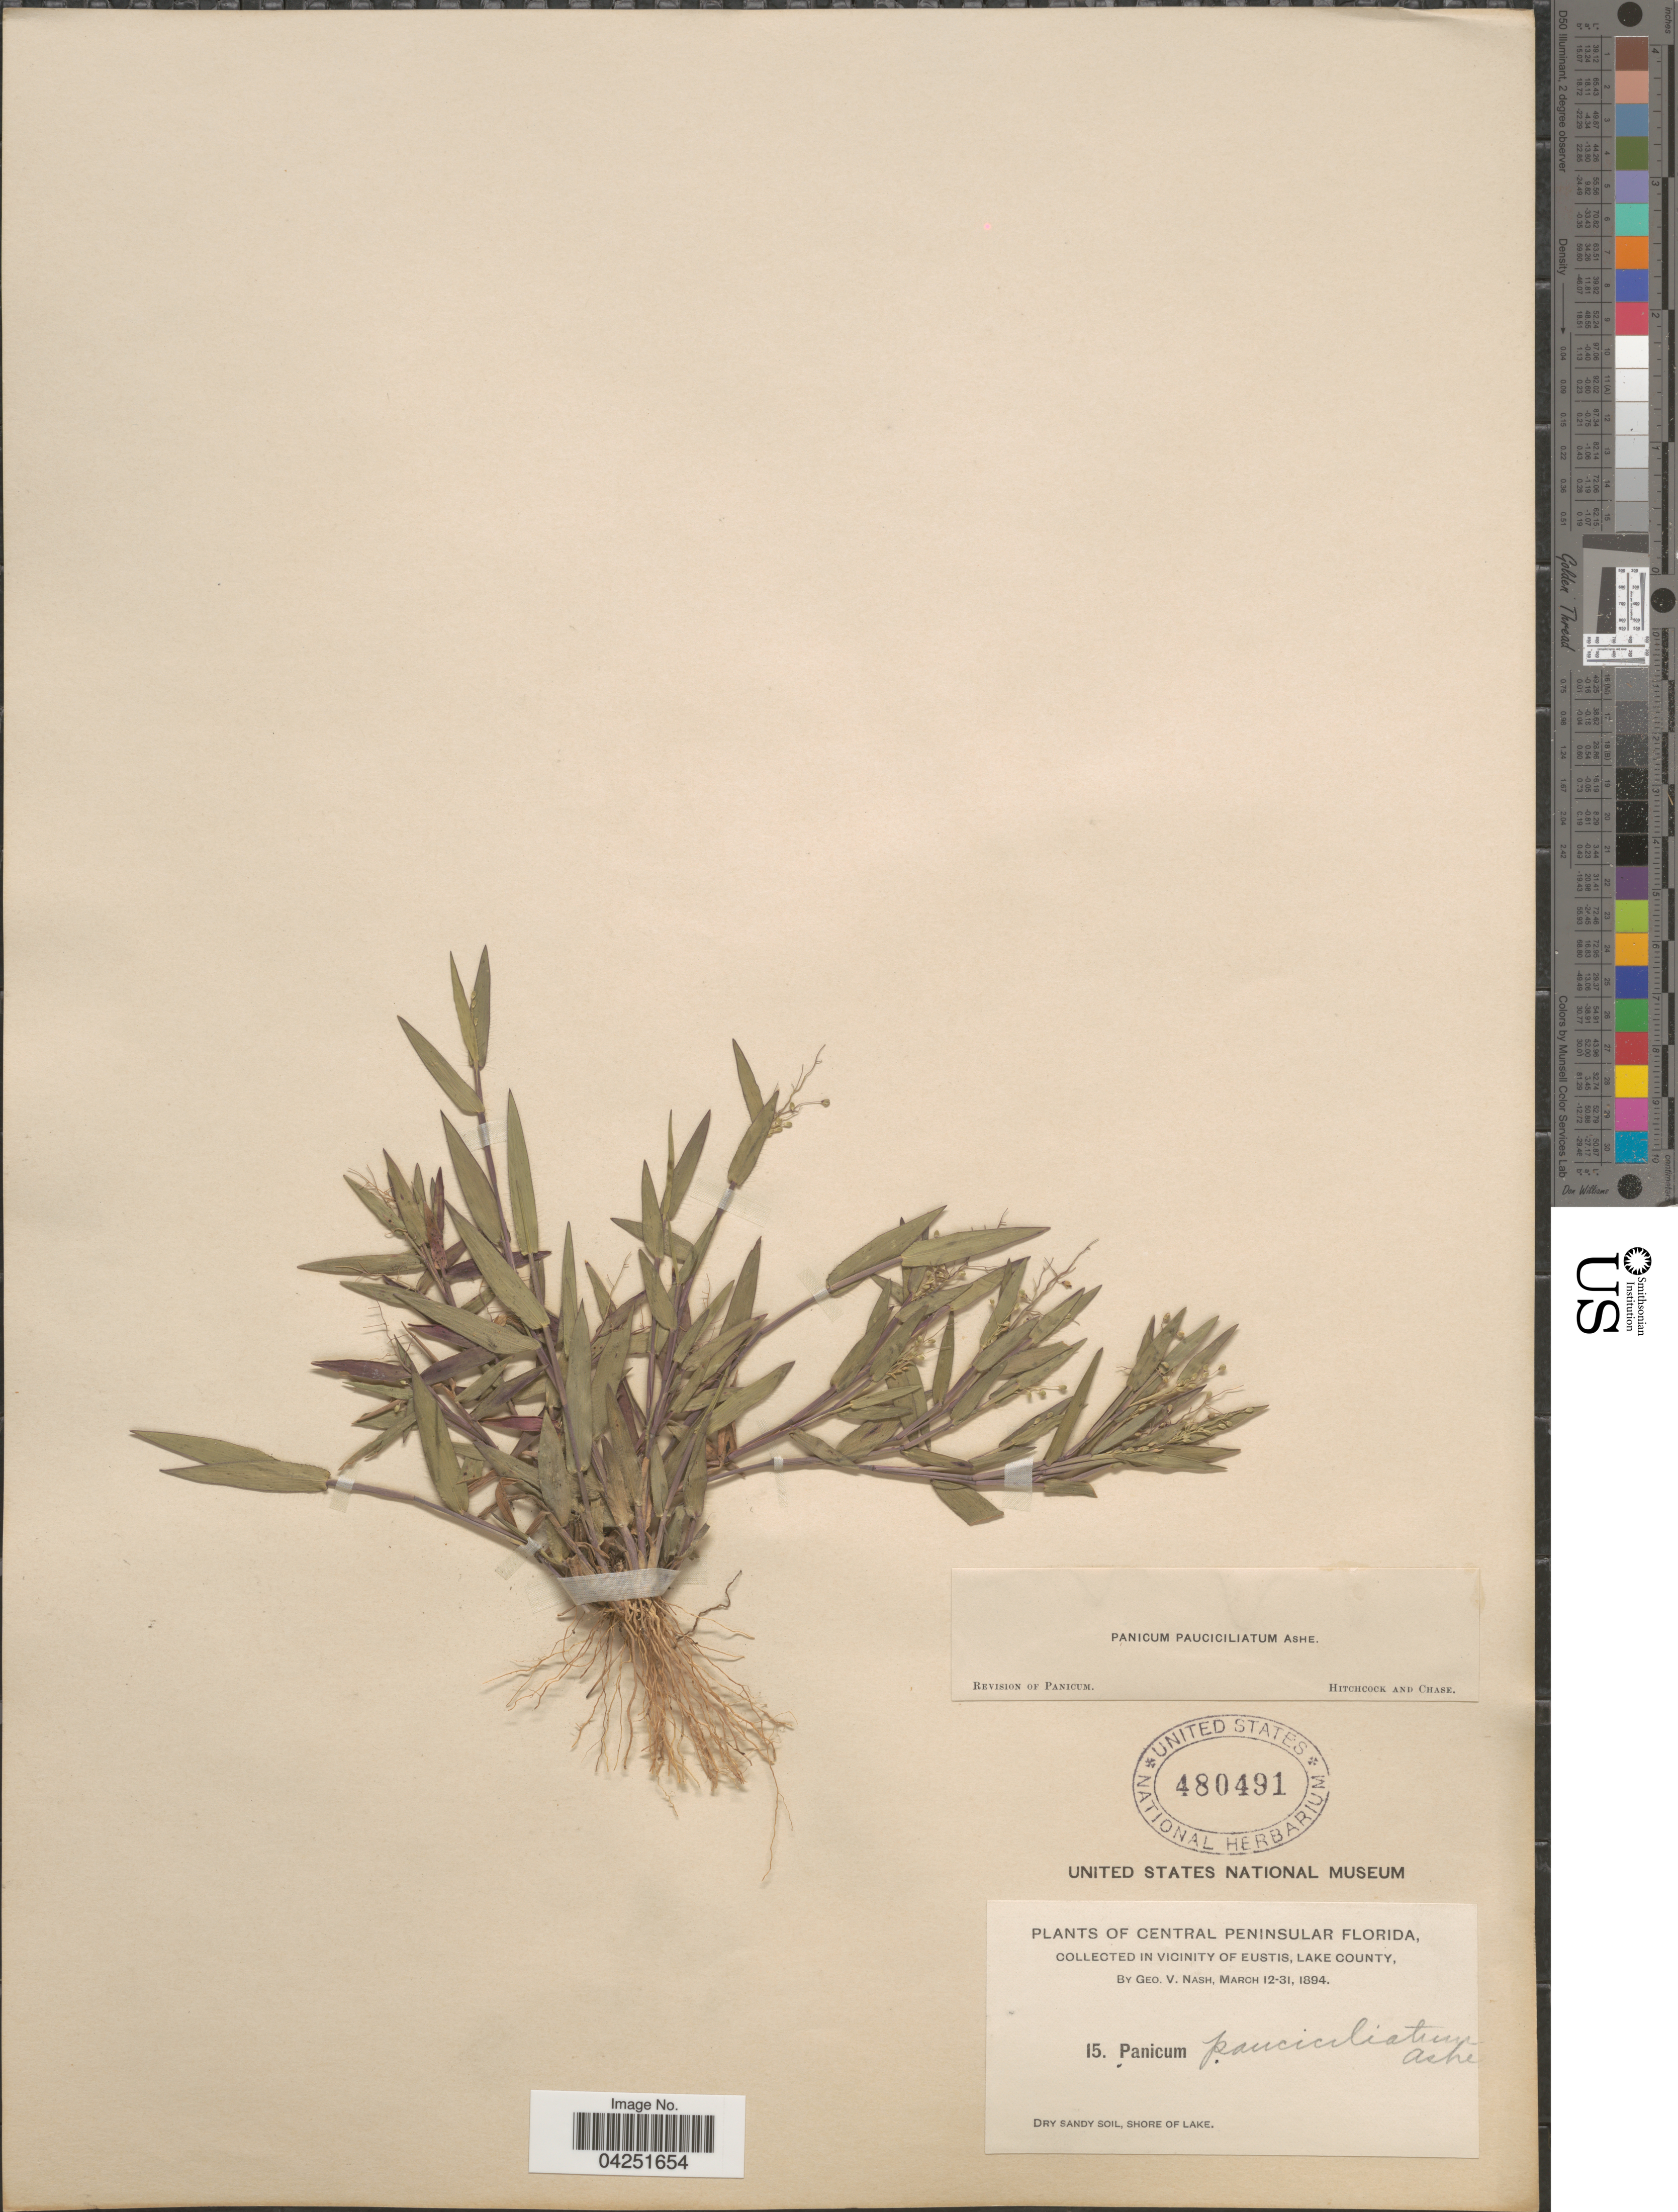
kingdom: Plantae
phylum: Tracheophyta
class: Liliopsida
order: Poales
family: Poaceae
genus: Dichanthelium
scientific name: Dichanthelium acuminatum var. acuminatum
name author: (Sw.) Gould & C.A. Clark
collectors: G. V. Nash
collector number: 15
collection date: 1894-03-12/1894-03-31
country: United States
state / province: Florida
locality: Central Peninsular Florida, in vicinity of Eustis, Lake County.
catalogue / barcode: US 480491